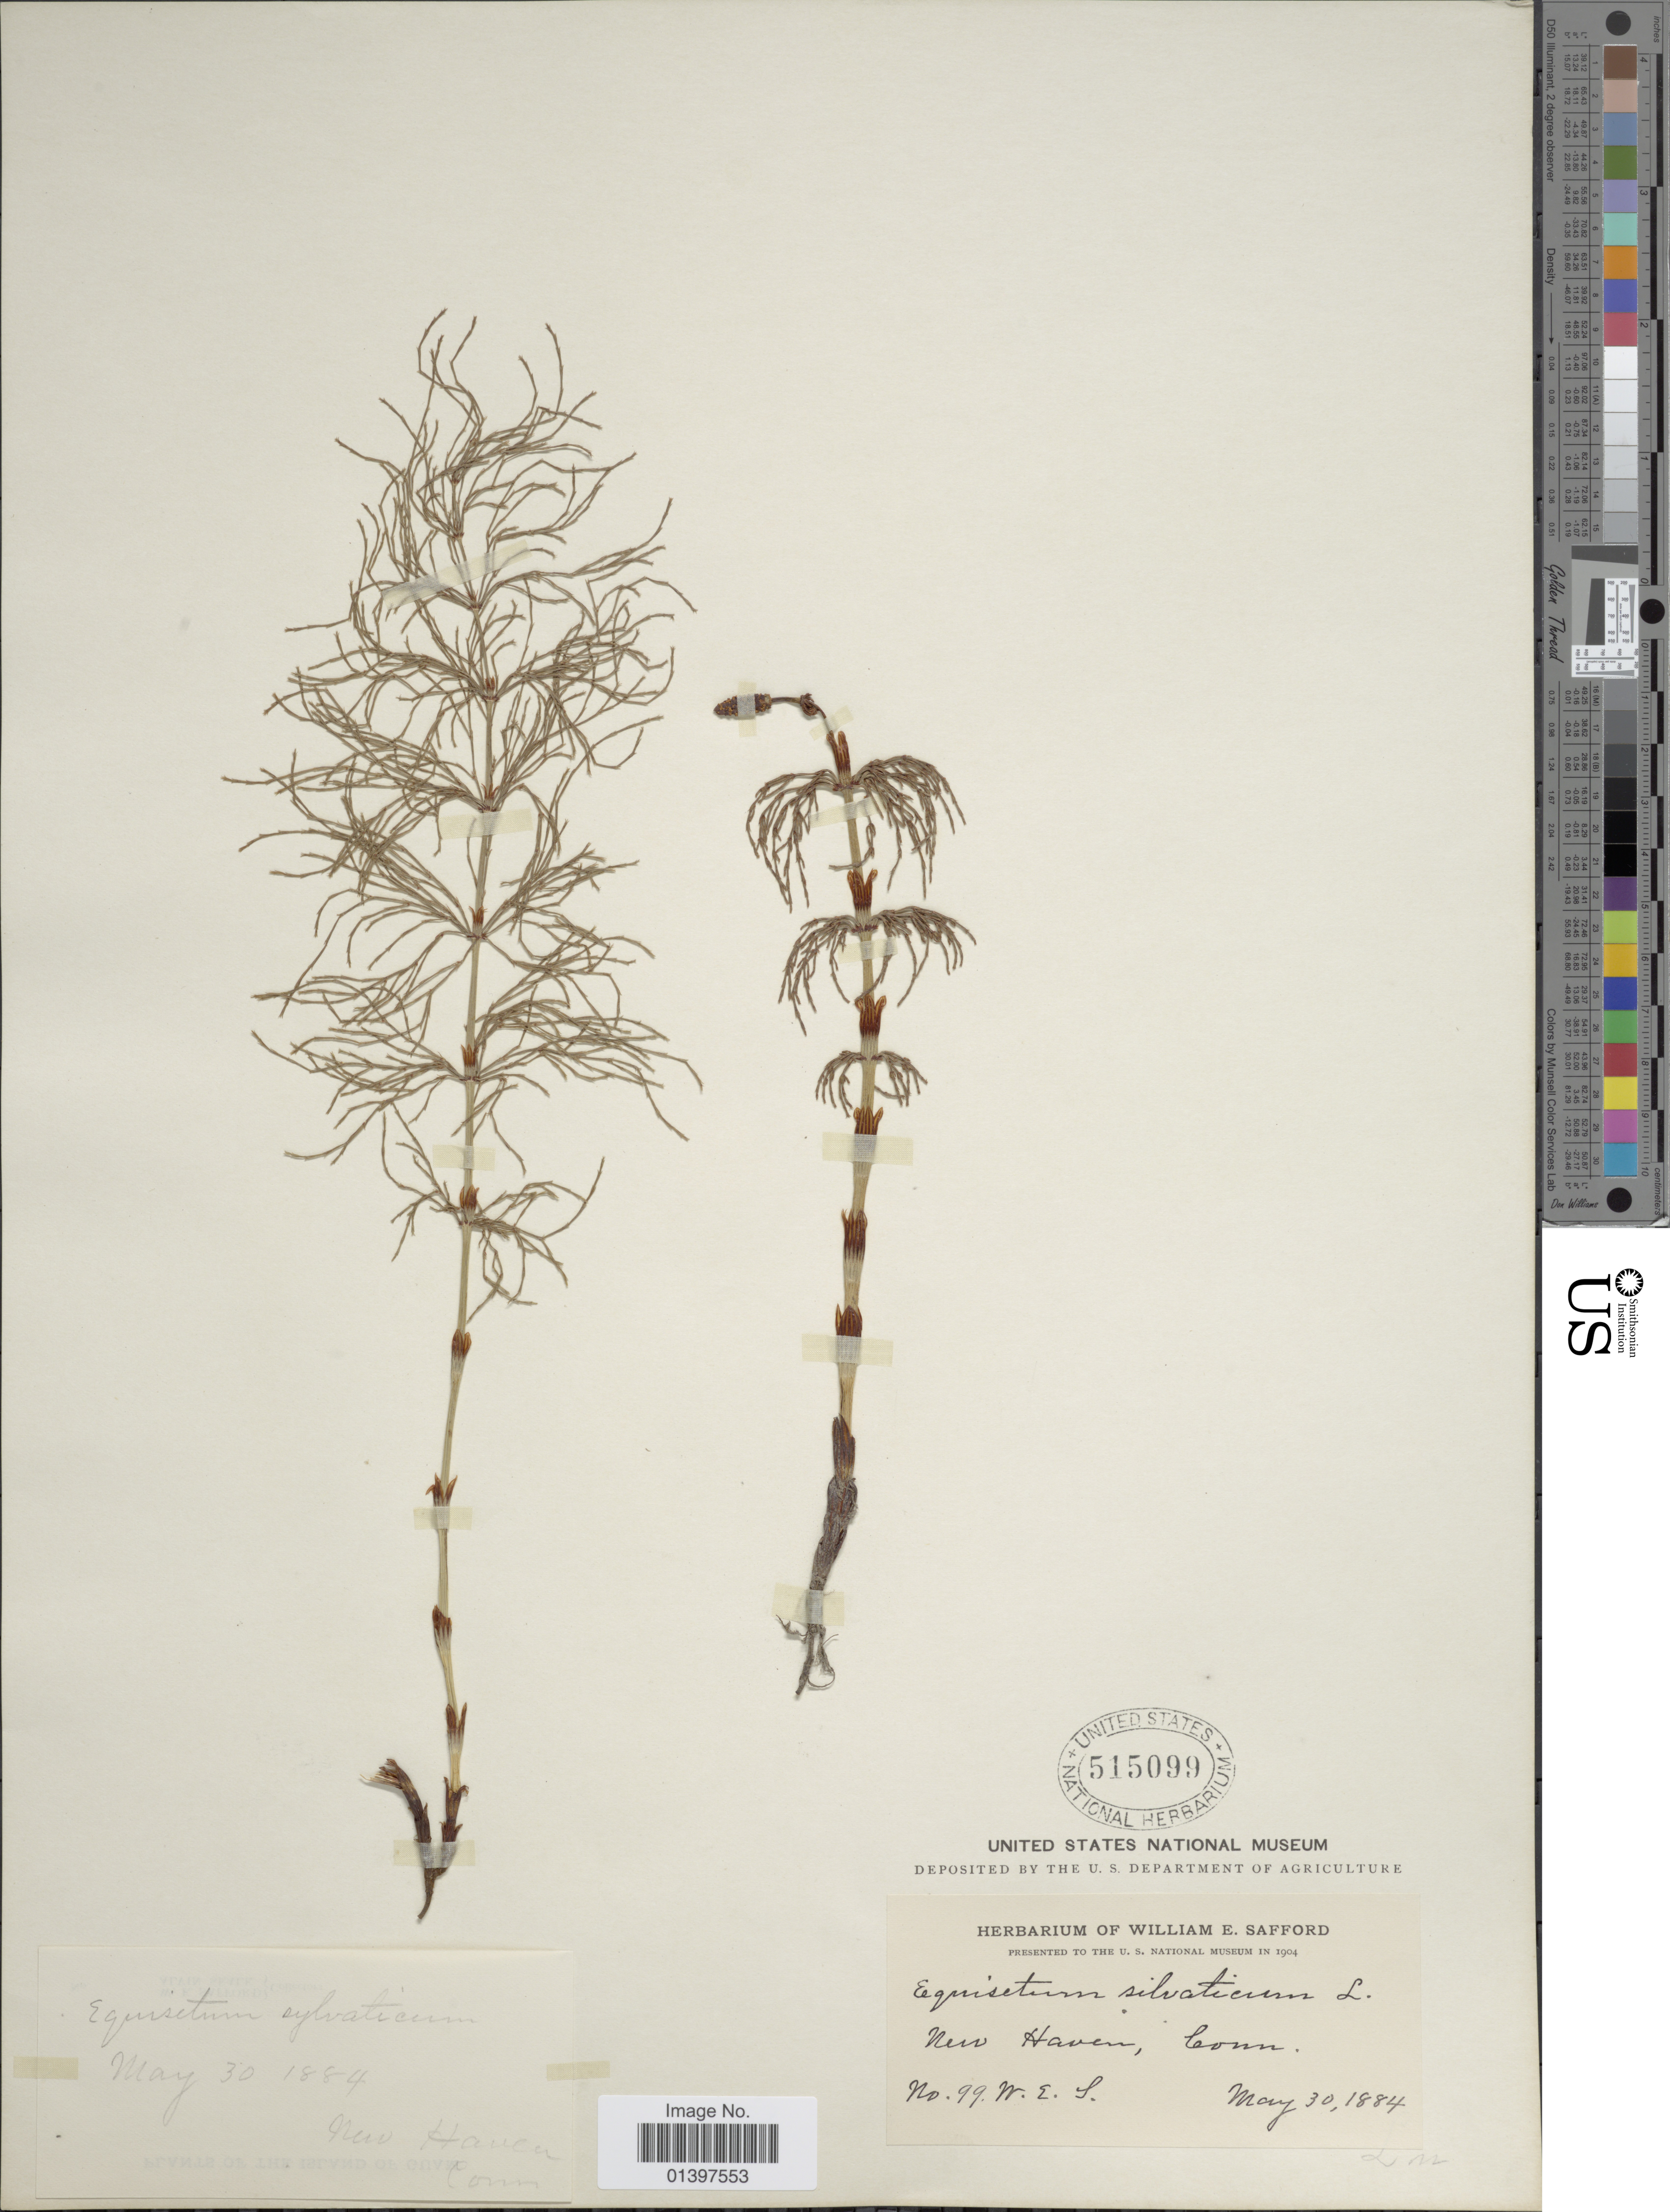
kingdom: Plantae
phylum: Tracheophyta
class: Polypodiopsida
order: Equisetales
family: Equisetaceae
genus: Equisetum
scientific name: Equisetum sylvaticum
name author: L.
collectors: W. E. Safford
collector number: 99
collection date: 1884-05-30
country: United States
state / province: Connecticut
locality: New Haven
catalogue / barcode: US 515099